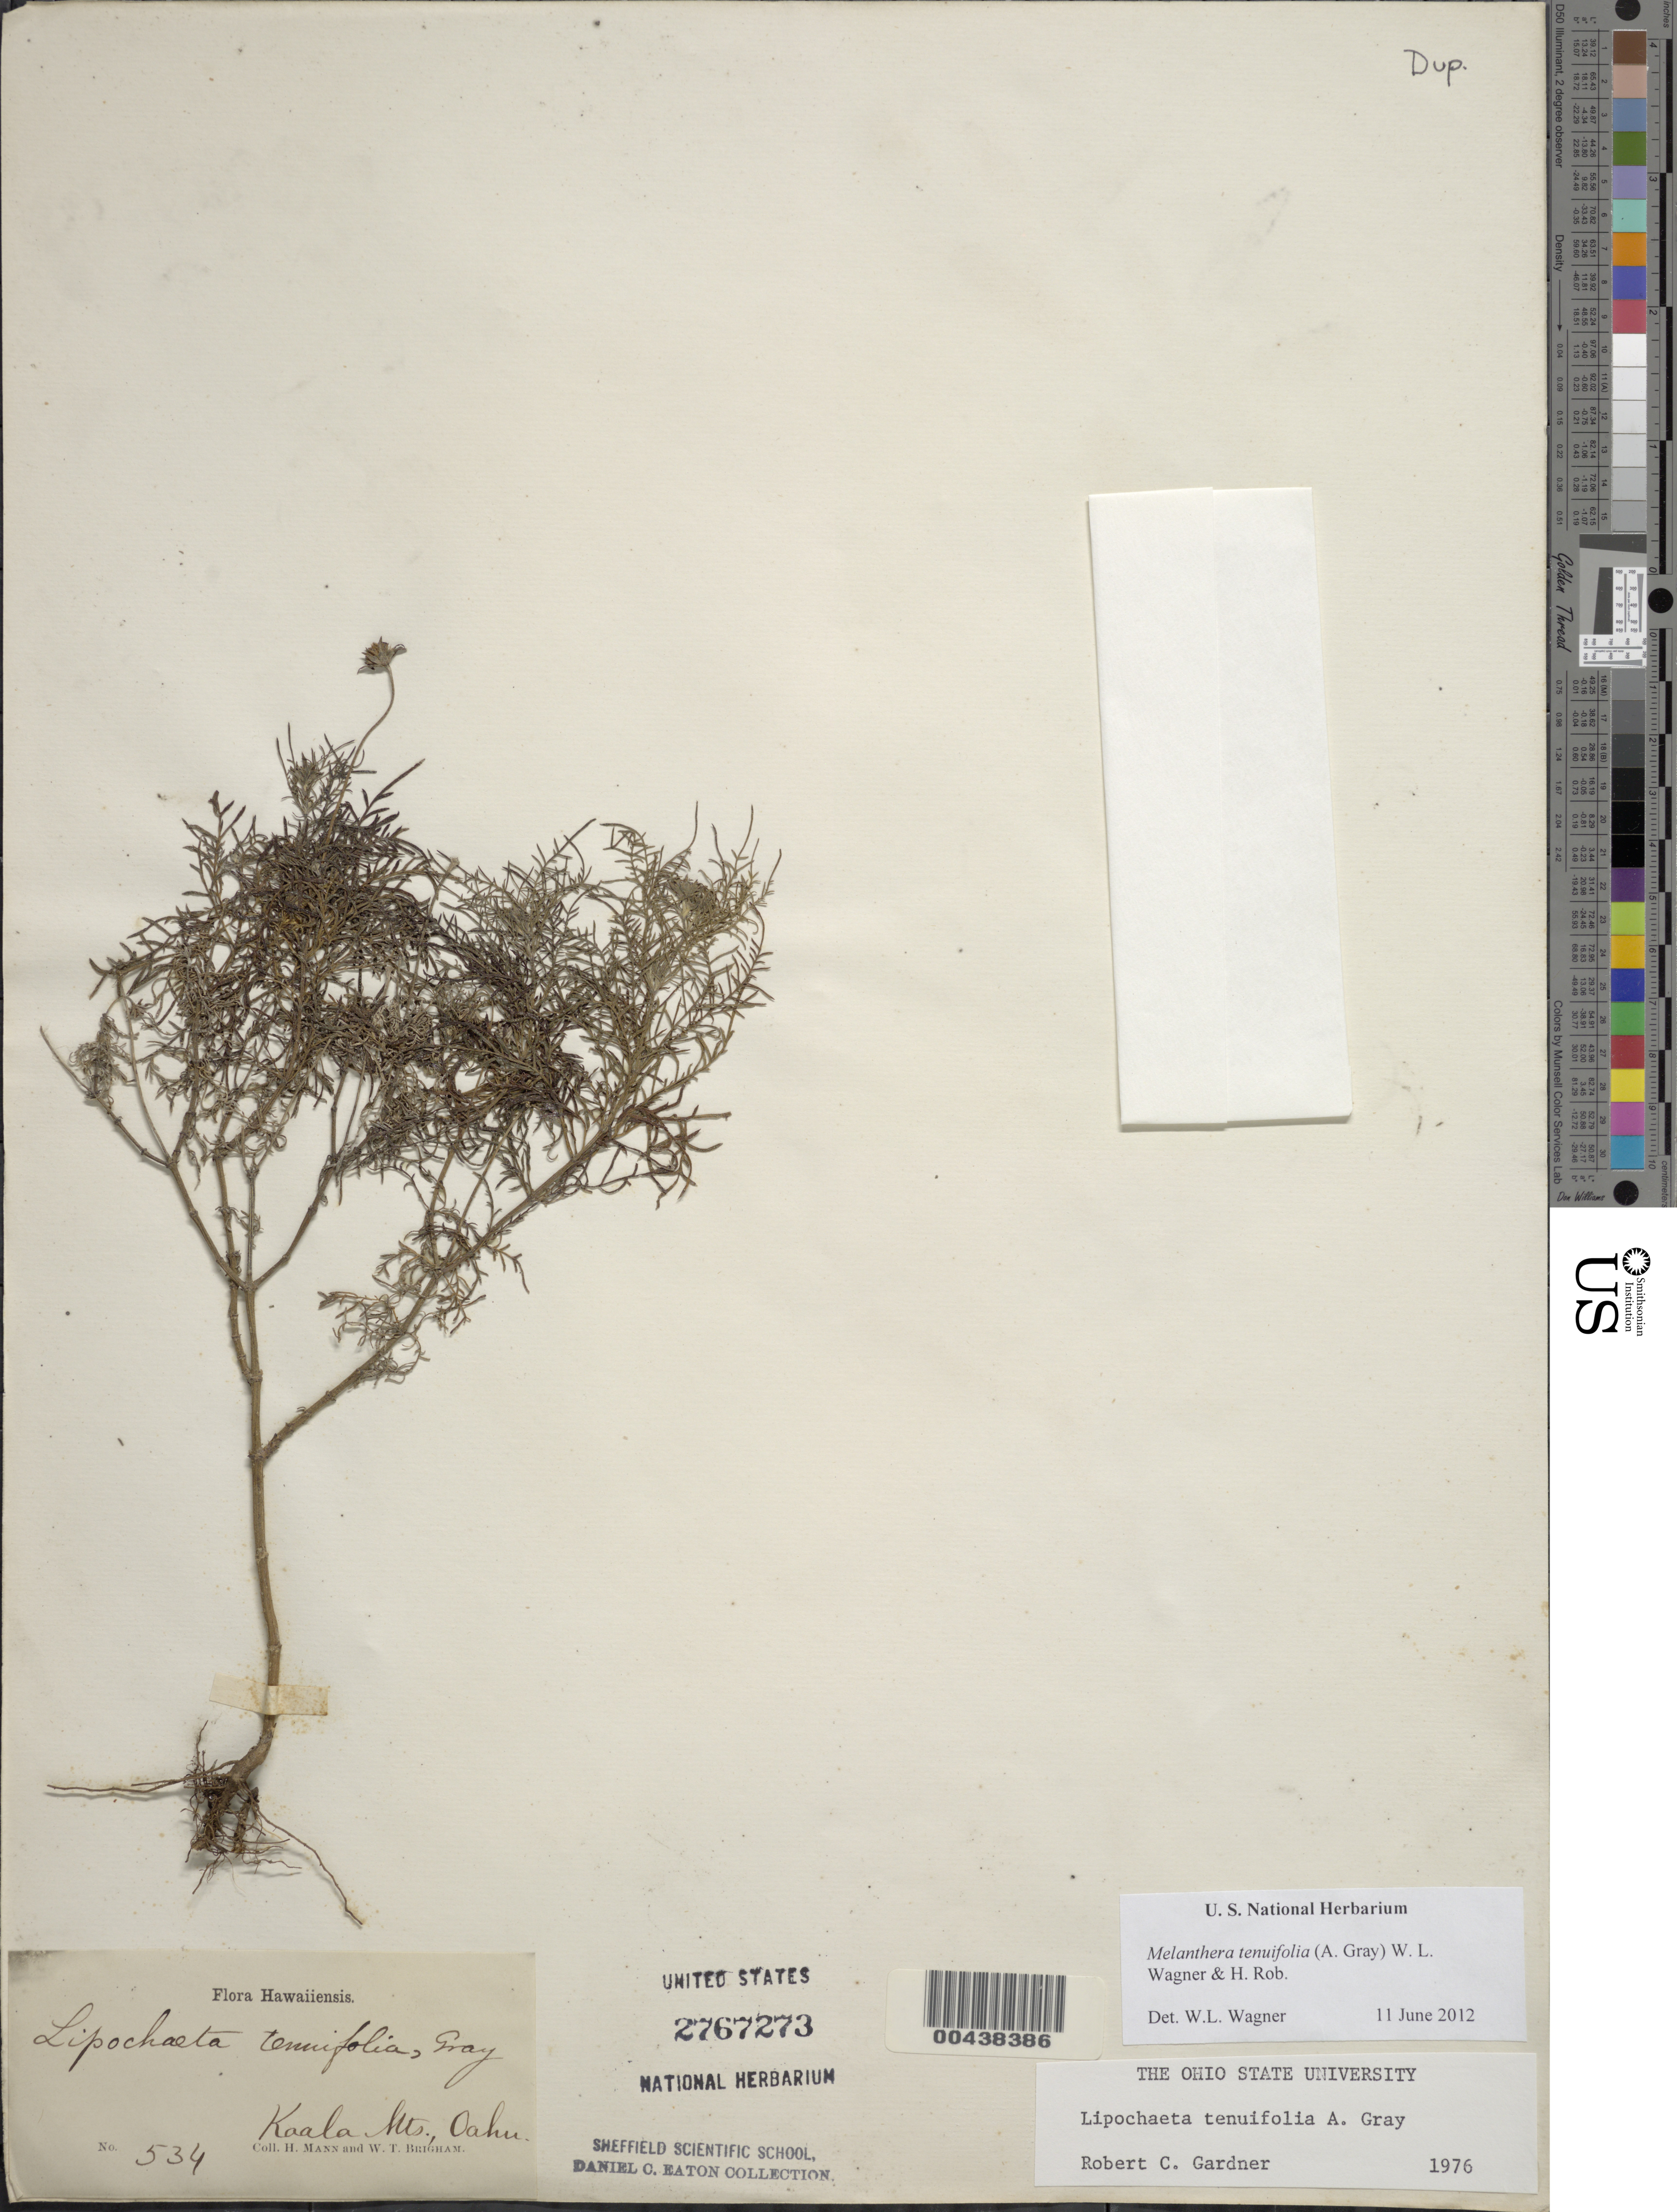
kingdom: Plantae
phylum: Tracheophyta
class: Magnoliopsida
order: Asterales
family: Asteraceae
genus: Wollastonia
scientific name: Wollastonia tenuifolia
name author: (A. Gray) Orchard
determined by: Wagner, W. L., (BOT), Smithsonian Institution - National Museum of Natural History (UNITED STATES)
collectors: H. Mann & W. T. Brigham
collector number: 534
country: United States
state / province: Hawaii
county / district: Honolulu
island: Oahu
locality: Kaala Mts.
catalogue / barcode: US 2767273